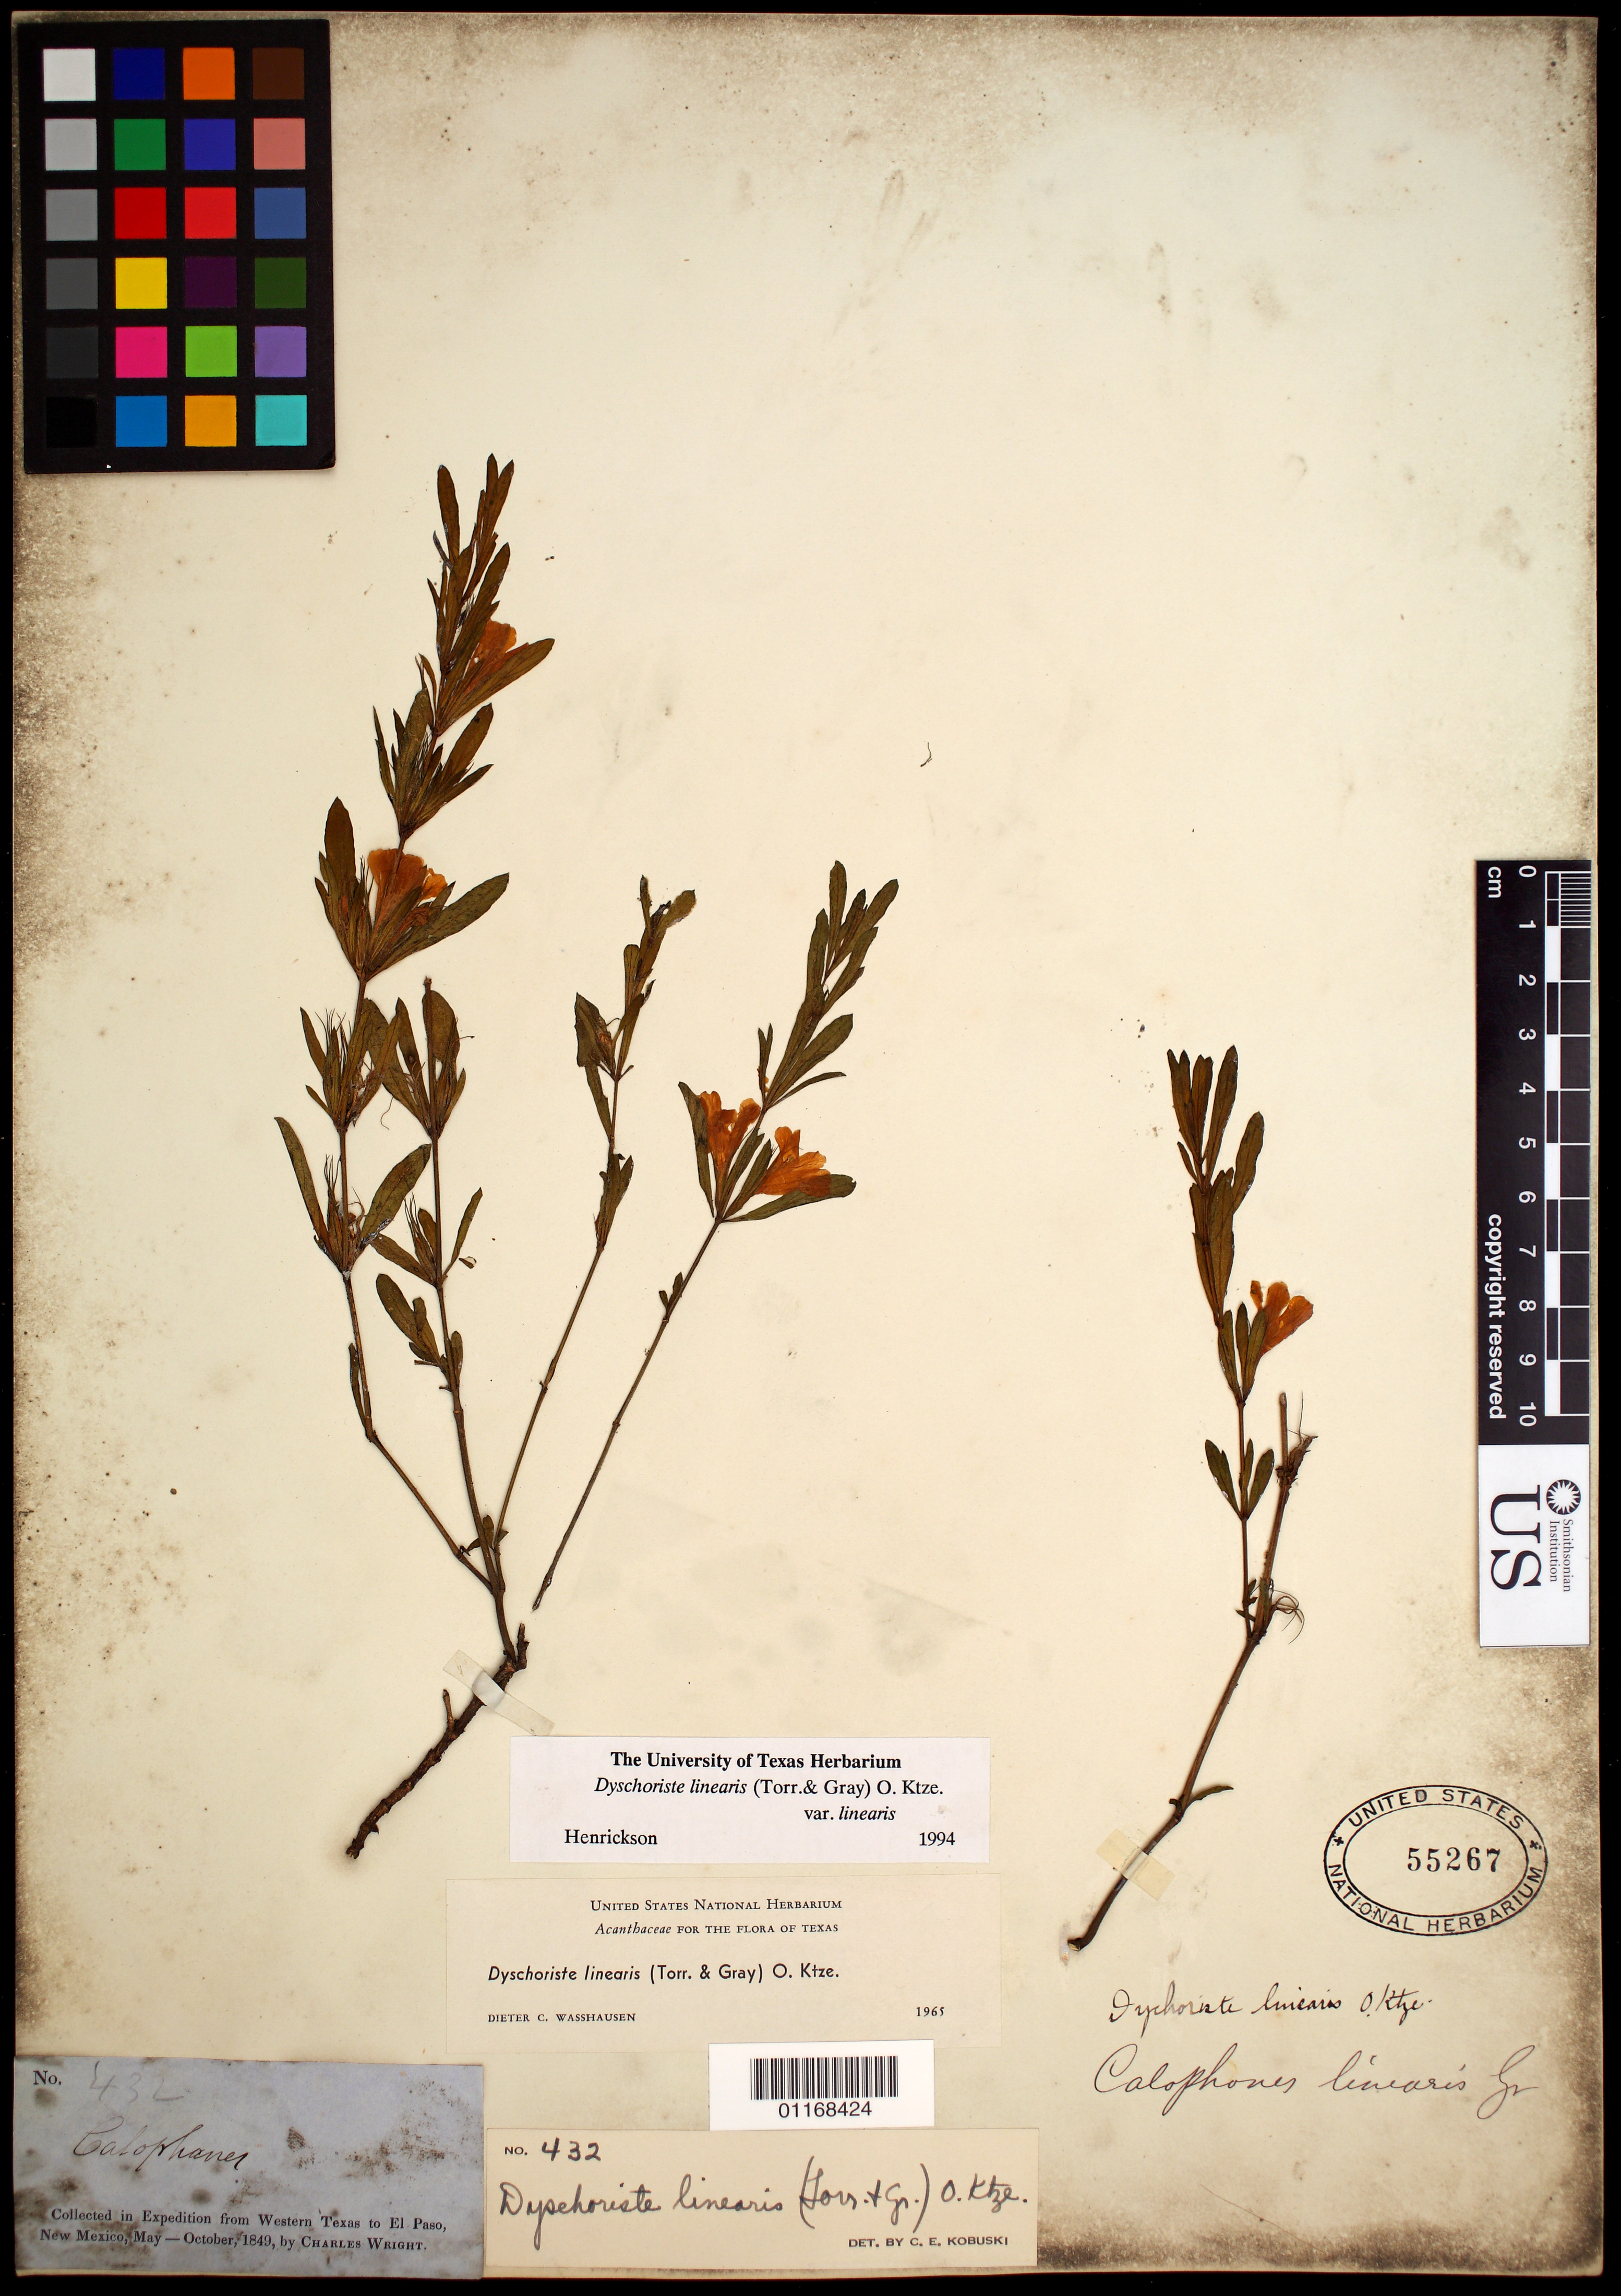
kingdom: Plantae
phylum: Tracheophyta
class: Magnoliopsida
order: Lamiales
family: Acanthaceae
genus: Dyschoriste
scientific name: Dyschoriste linearis var. linearis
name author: (Torr. & A. Gray) Kuntze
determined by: Henrickson, --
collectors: C. Wright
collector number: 432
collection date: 1849-05/1849-10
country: United States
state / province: Texas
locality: from Western Texas to El Paso, New Mexico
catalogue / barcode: US 55267